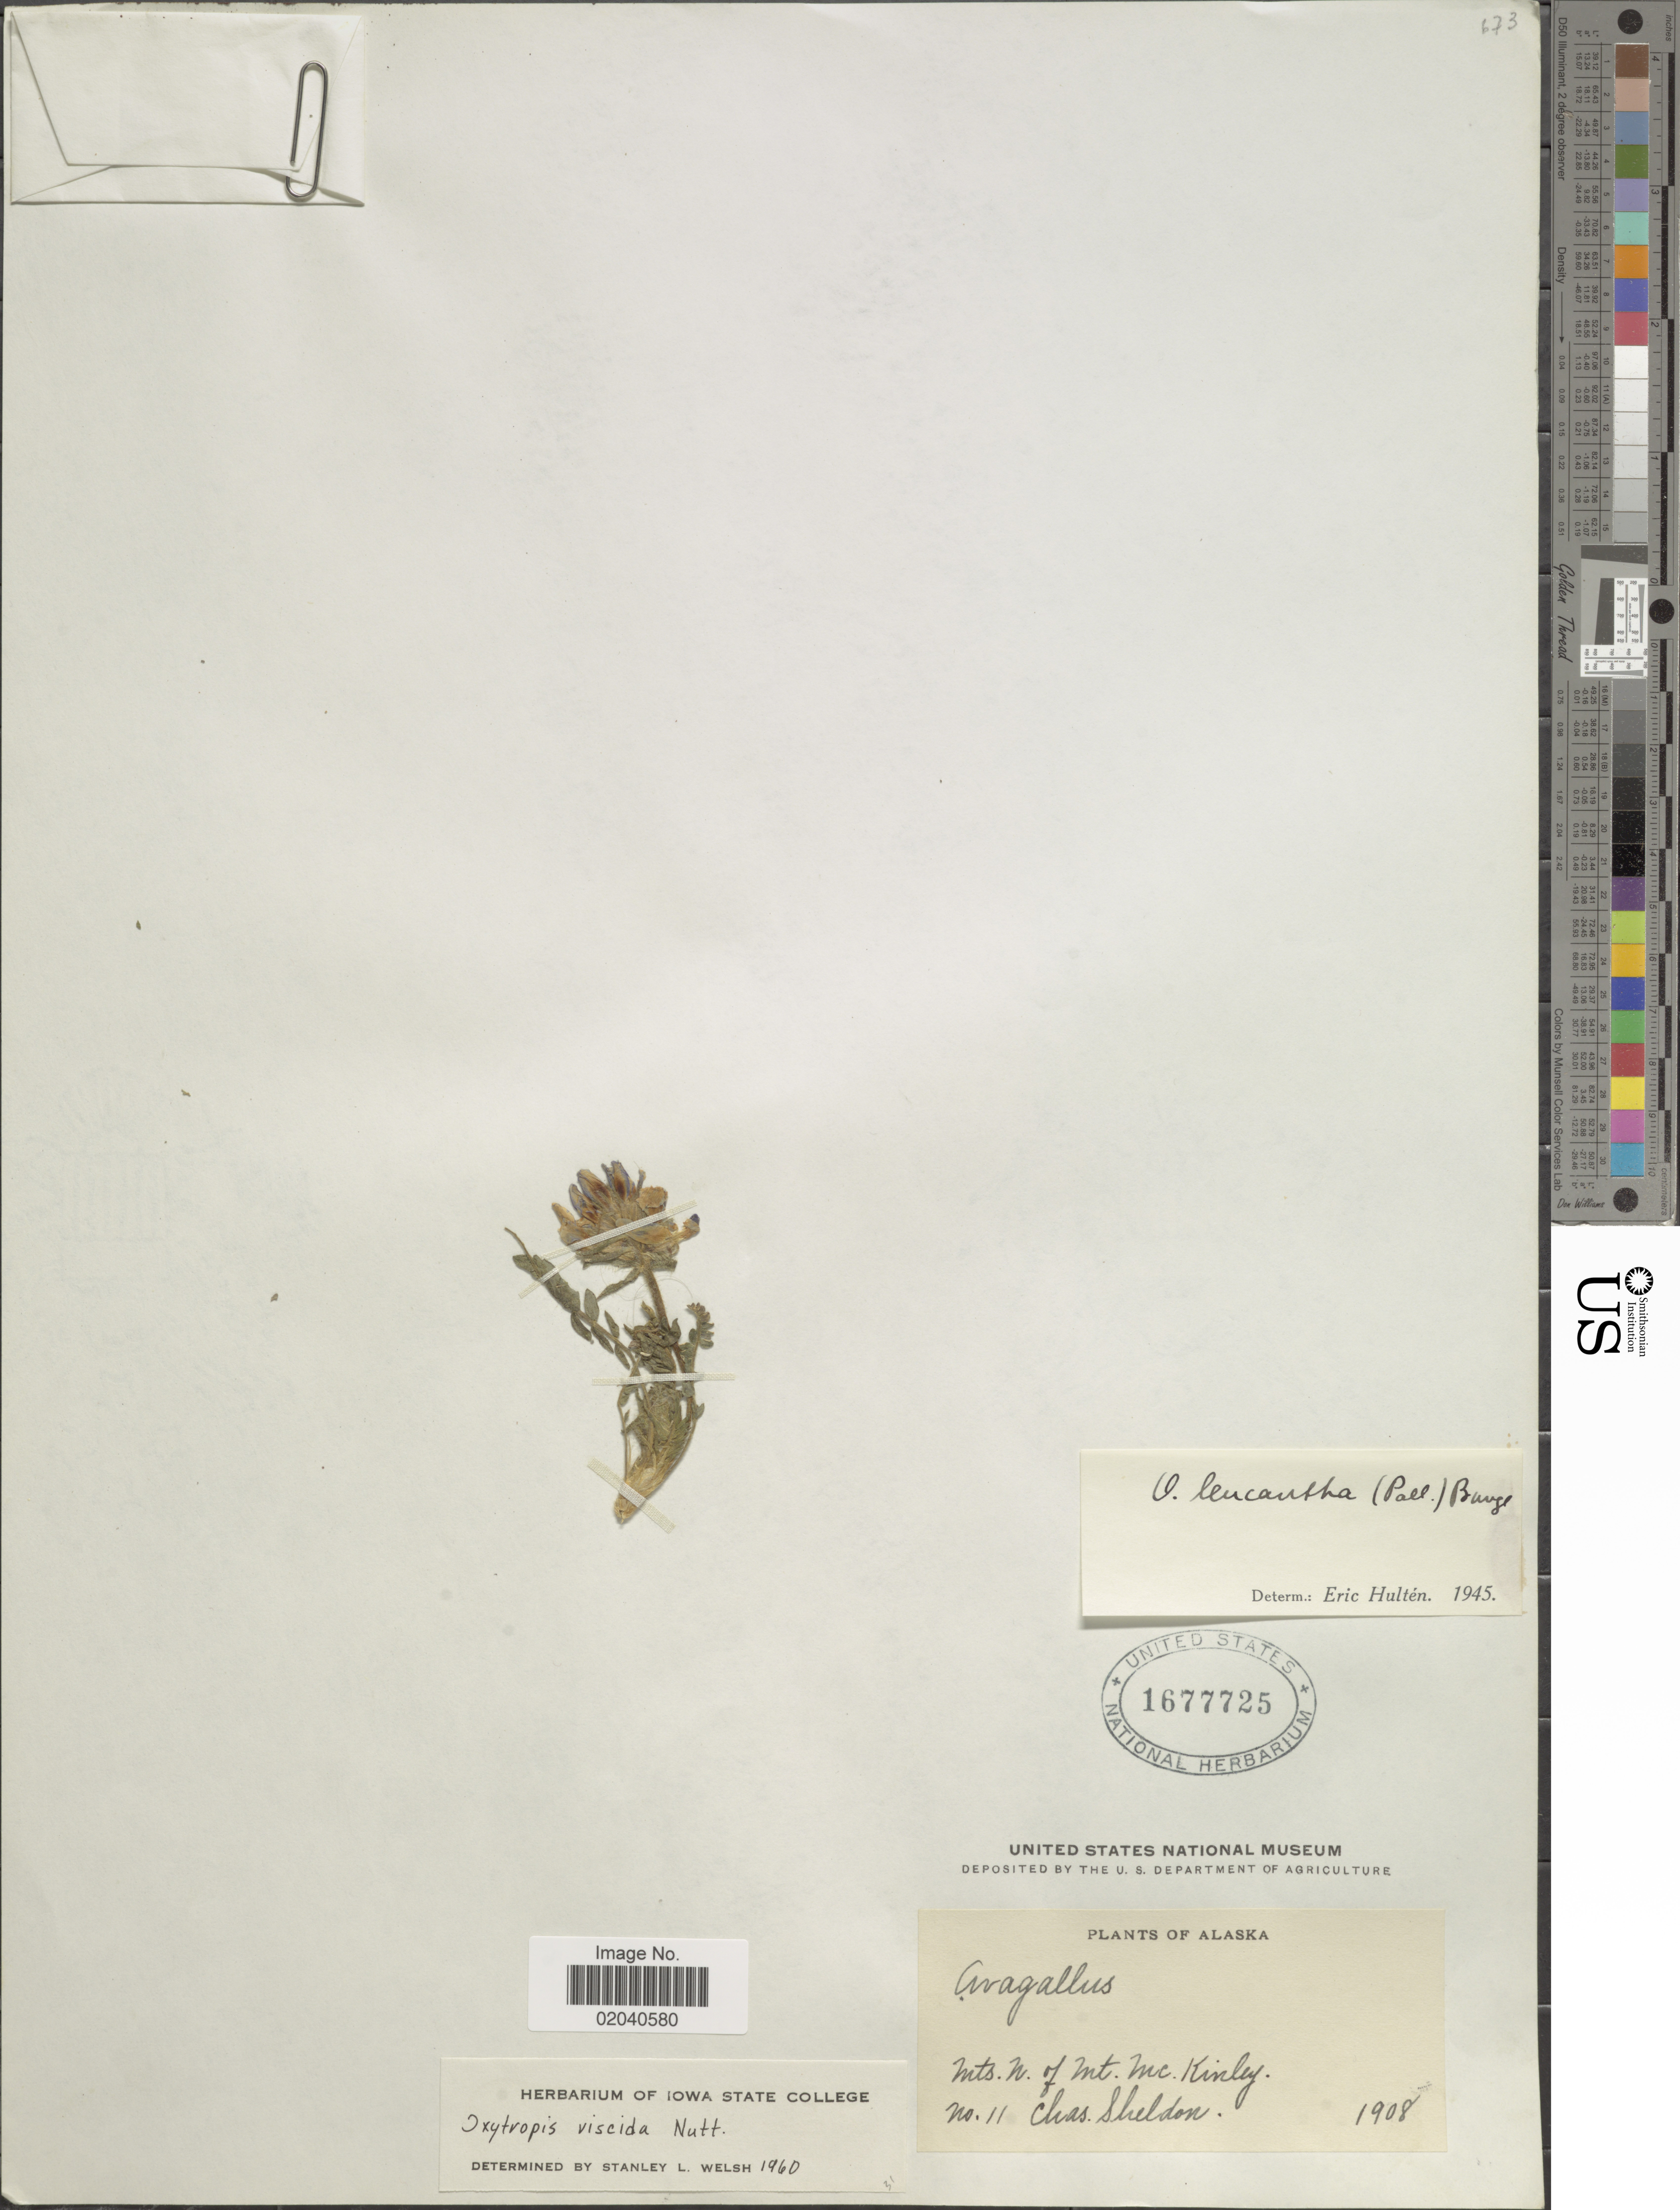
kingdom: Plantae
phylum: Tracheophyta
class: Magnoliopsida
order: Fabales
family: Fabaceae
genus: Oxytropis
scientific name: Oxytropis viscida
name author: Nutt.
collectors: C. S. Sheldon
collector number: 11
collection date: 1908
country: United States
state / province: Alaska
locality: Mts. N of Mt, McKinley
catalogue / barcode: US 1677725